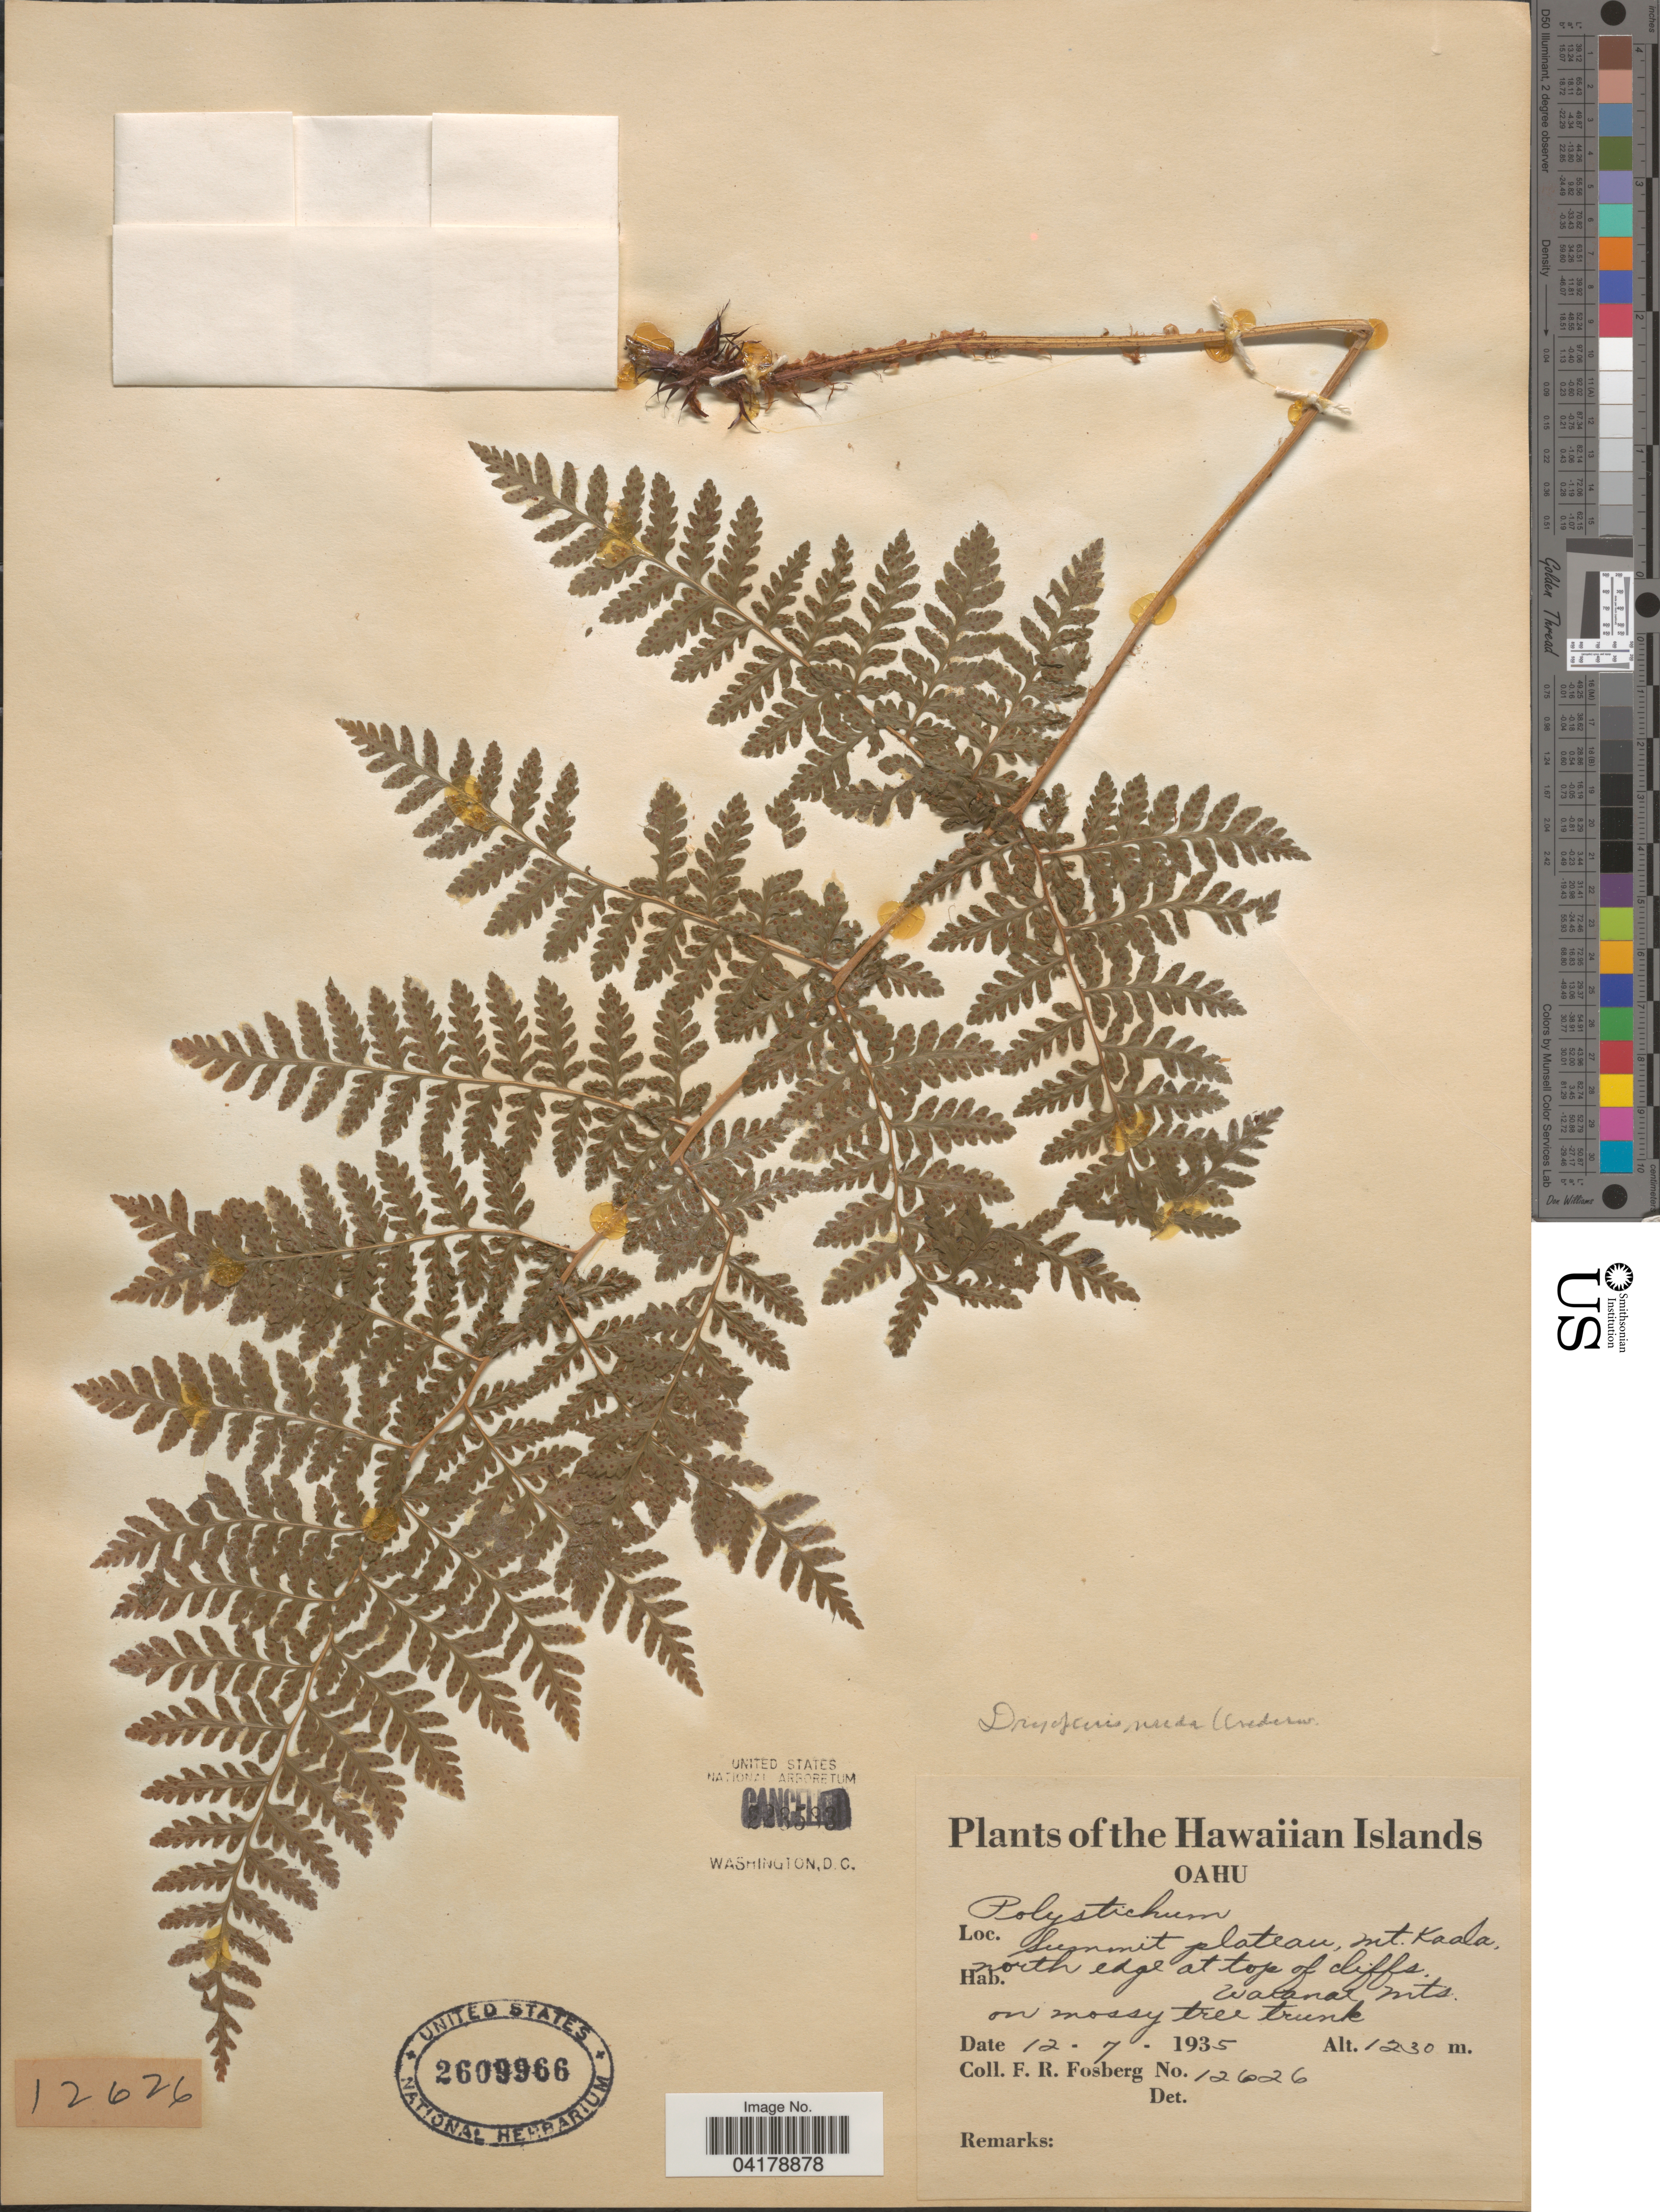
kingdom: Plantae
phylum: Tracheophyta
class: Polypodiopsida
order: Polypodiales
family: Dryopteridaceae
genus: Polystichum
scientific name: Polystichum sp.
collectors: F. R. Fosberg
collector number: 12626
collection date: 1935-12-07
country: United States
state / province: Hawaii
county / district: Honolulu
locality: Oahu. Summit plateau, mt. Kaala, north edge at top of cliffs. Wakanal Mts.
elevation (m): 1230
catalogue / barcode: US 2609966